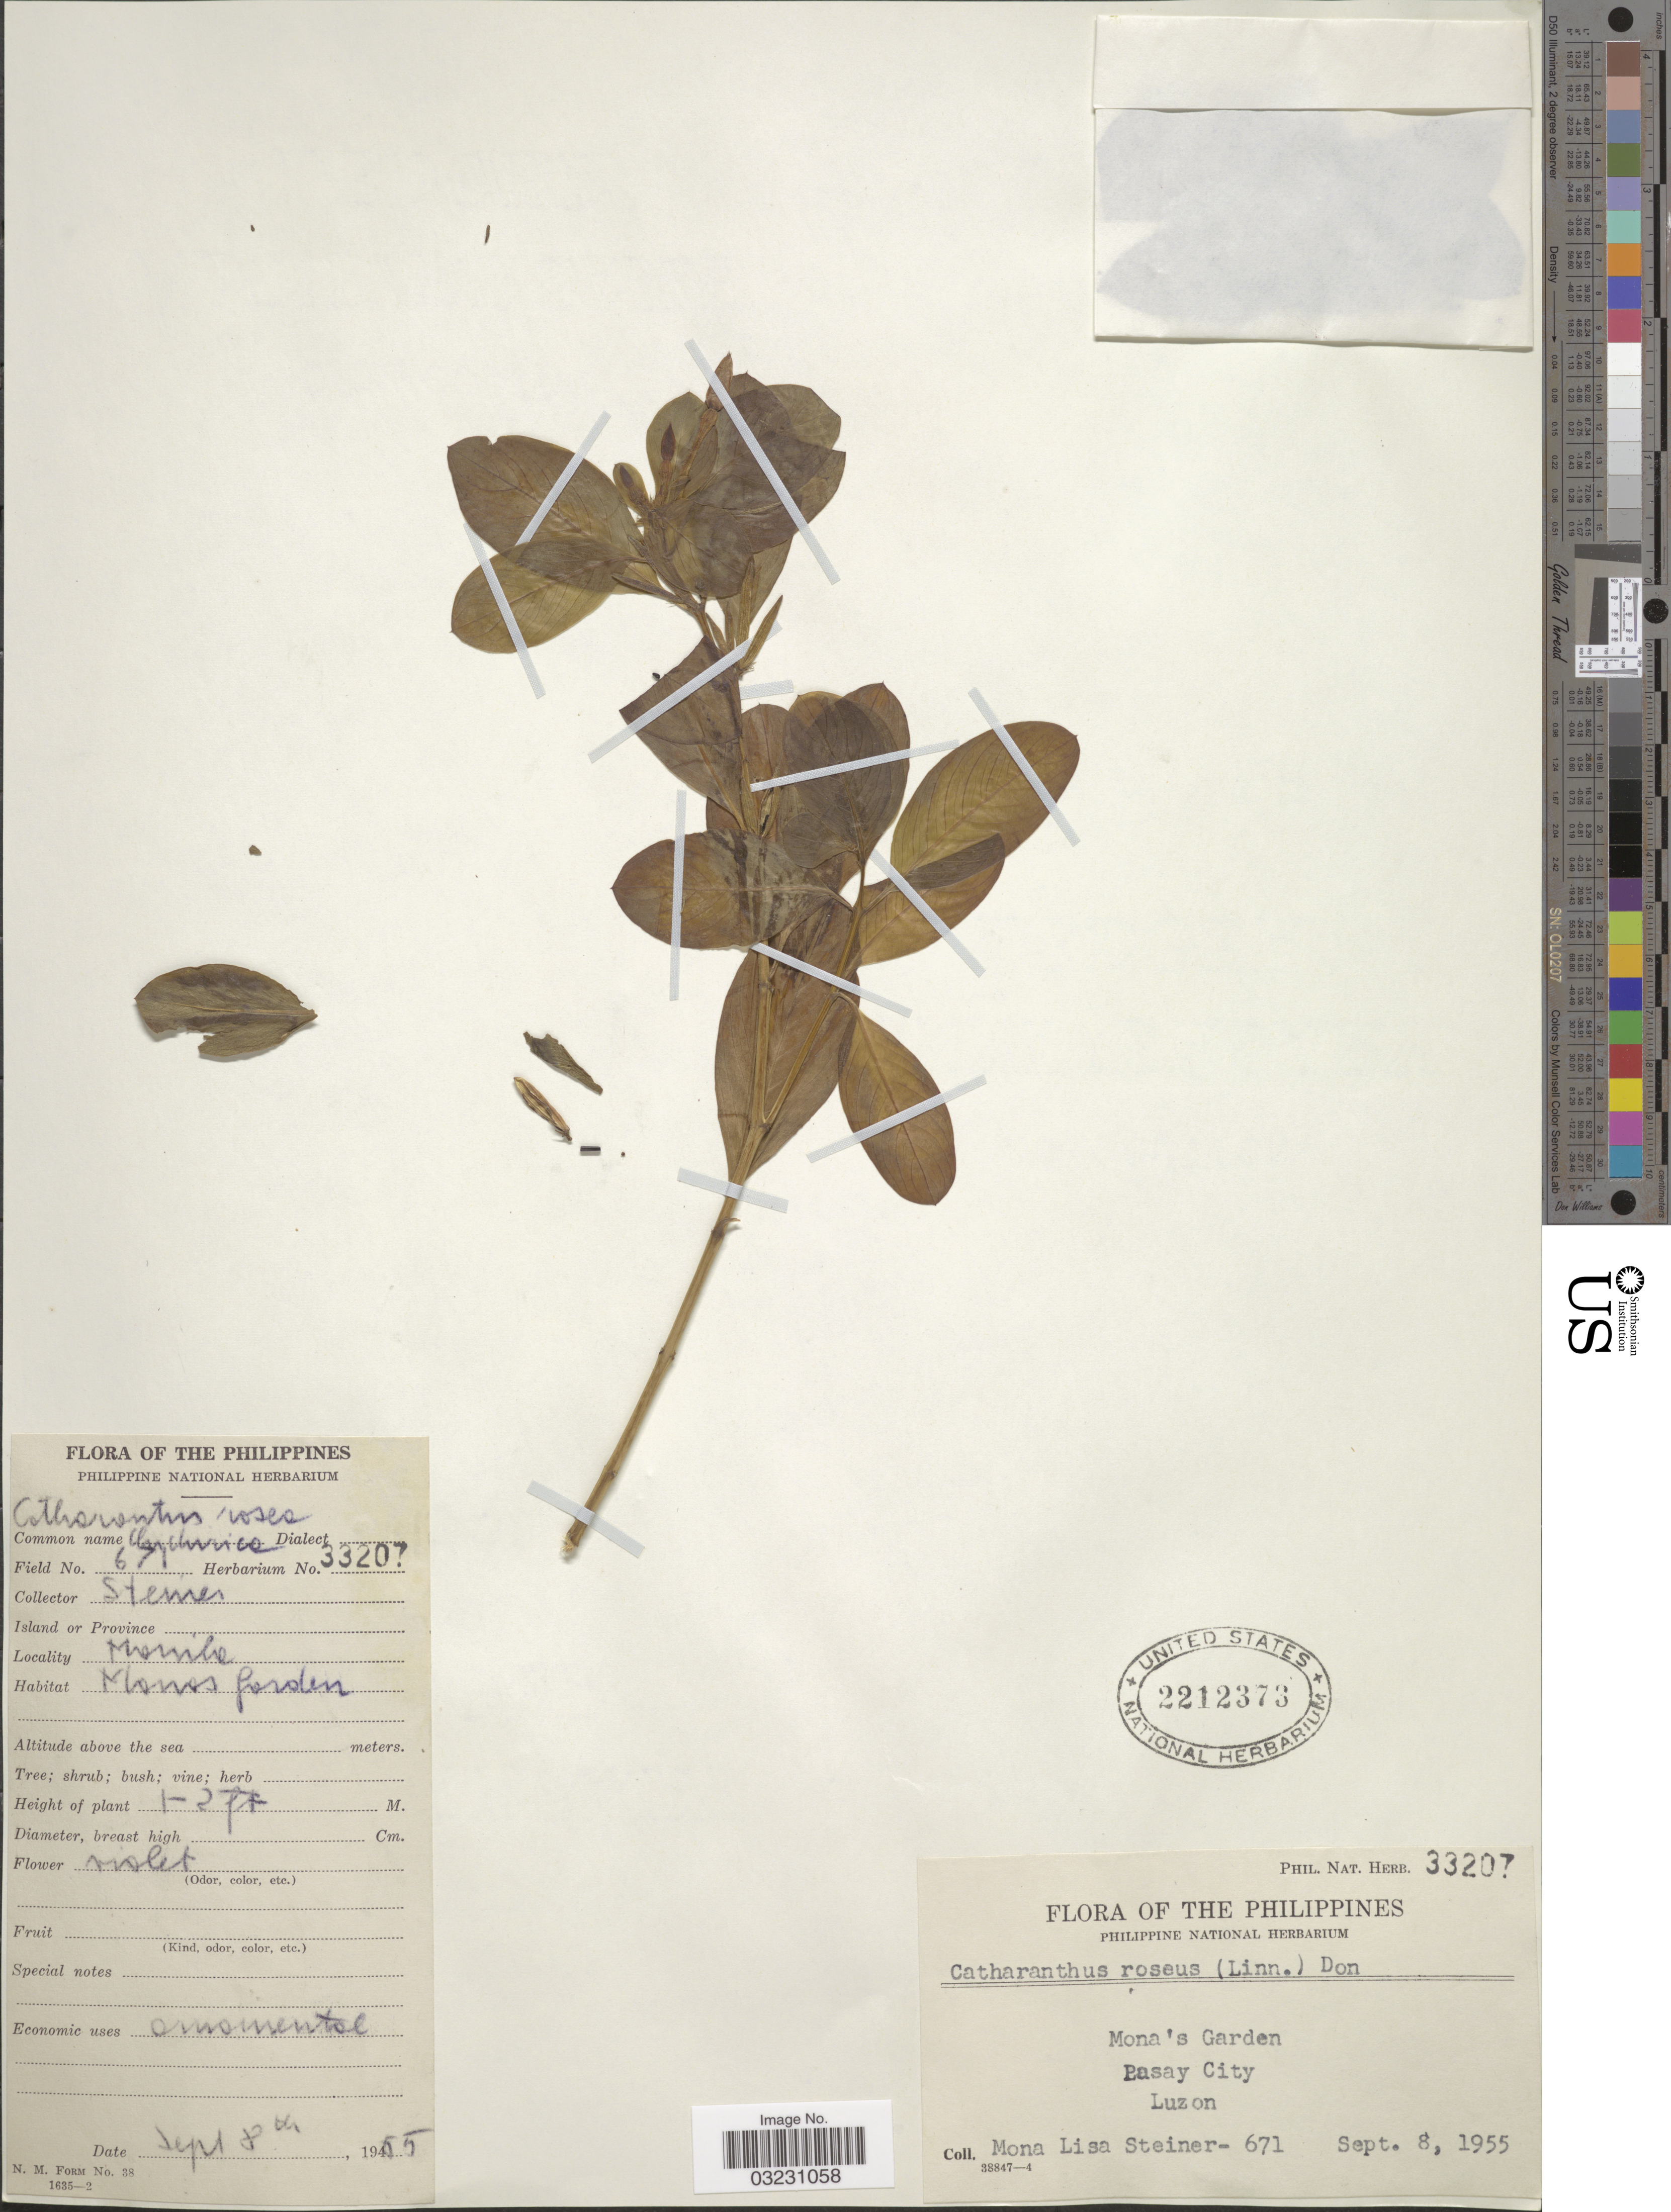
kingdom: Plantae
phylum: Tracheophyta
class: Magnoliopsida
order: Gentianales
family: Apocynaceae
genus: Catharanthus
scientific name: Catharanthus roseus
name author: (L.) G. Don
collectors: M. Steiner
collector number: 671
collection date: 1955-09-08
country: Philippines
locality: Mona's Garden. Basay City. Luzon.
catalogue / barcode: US 2212373